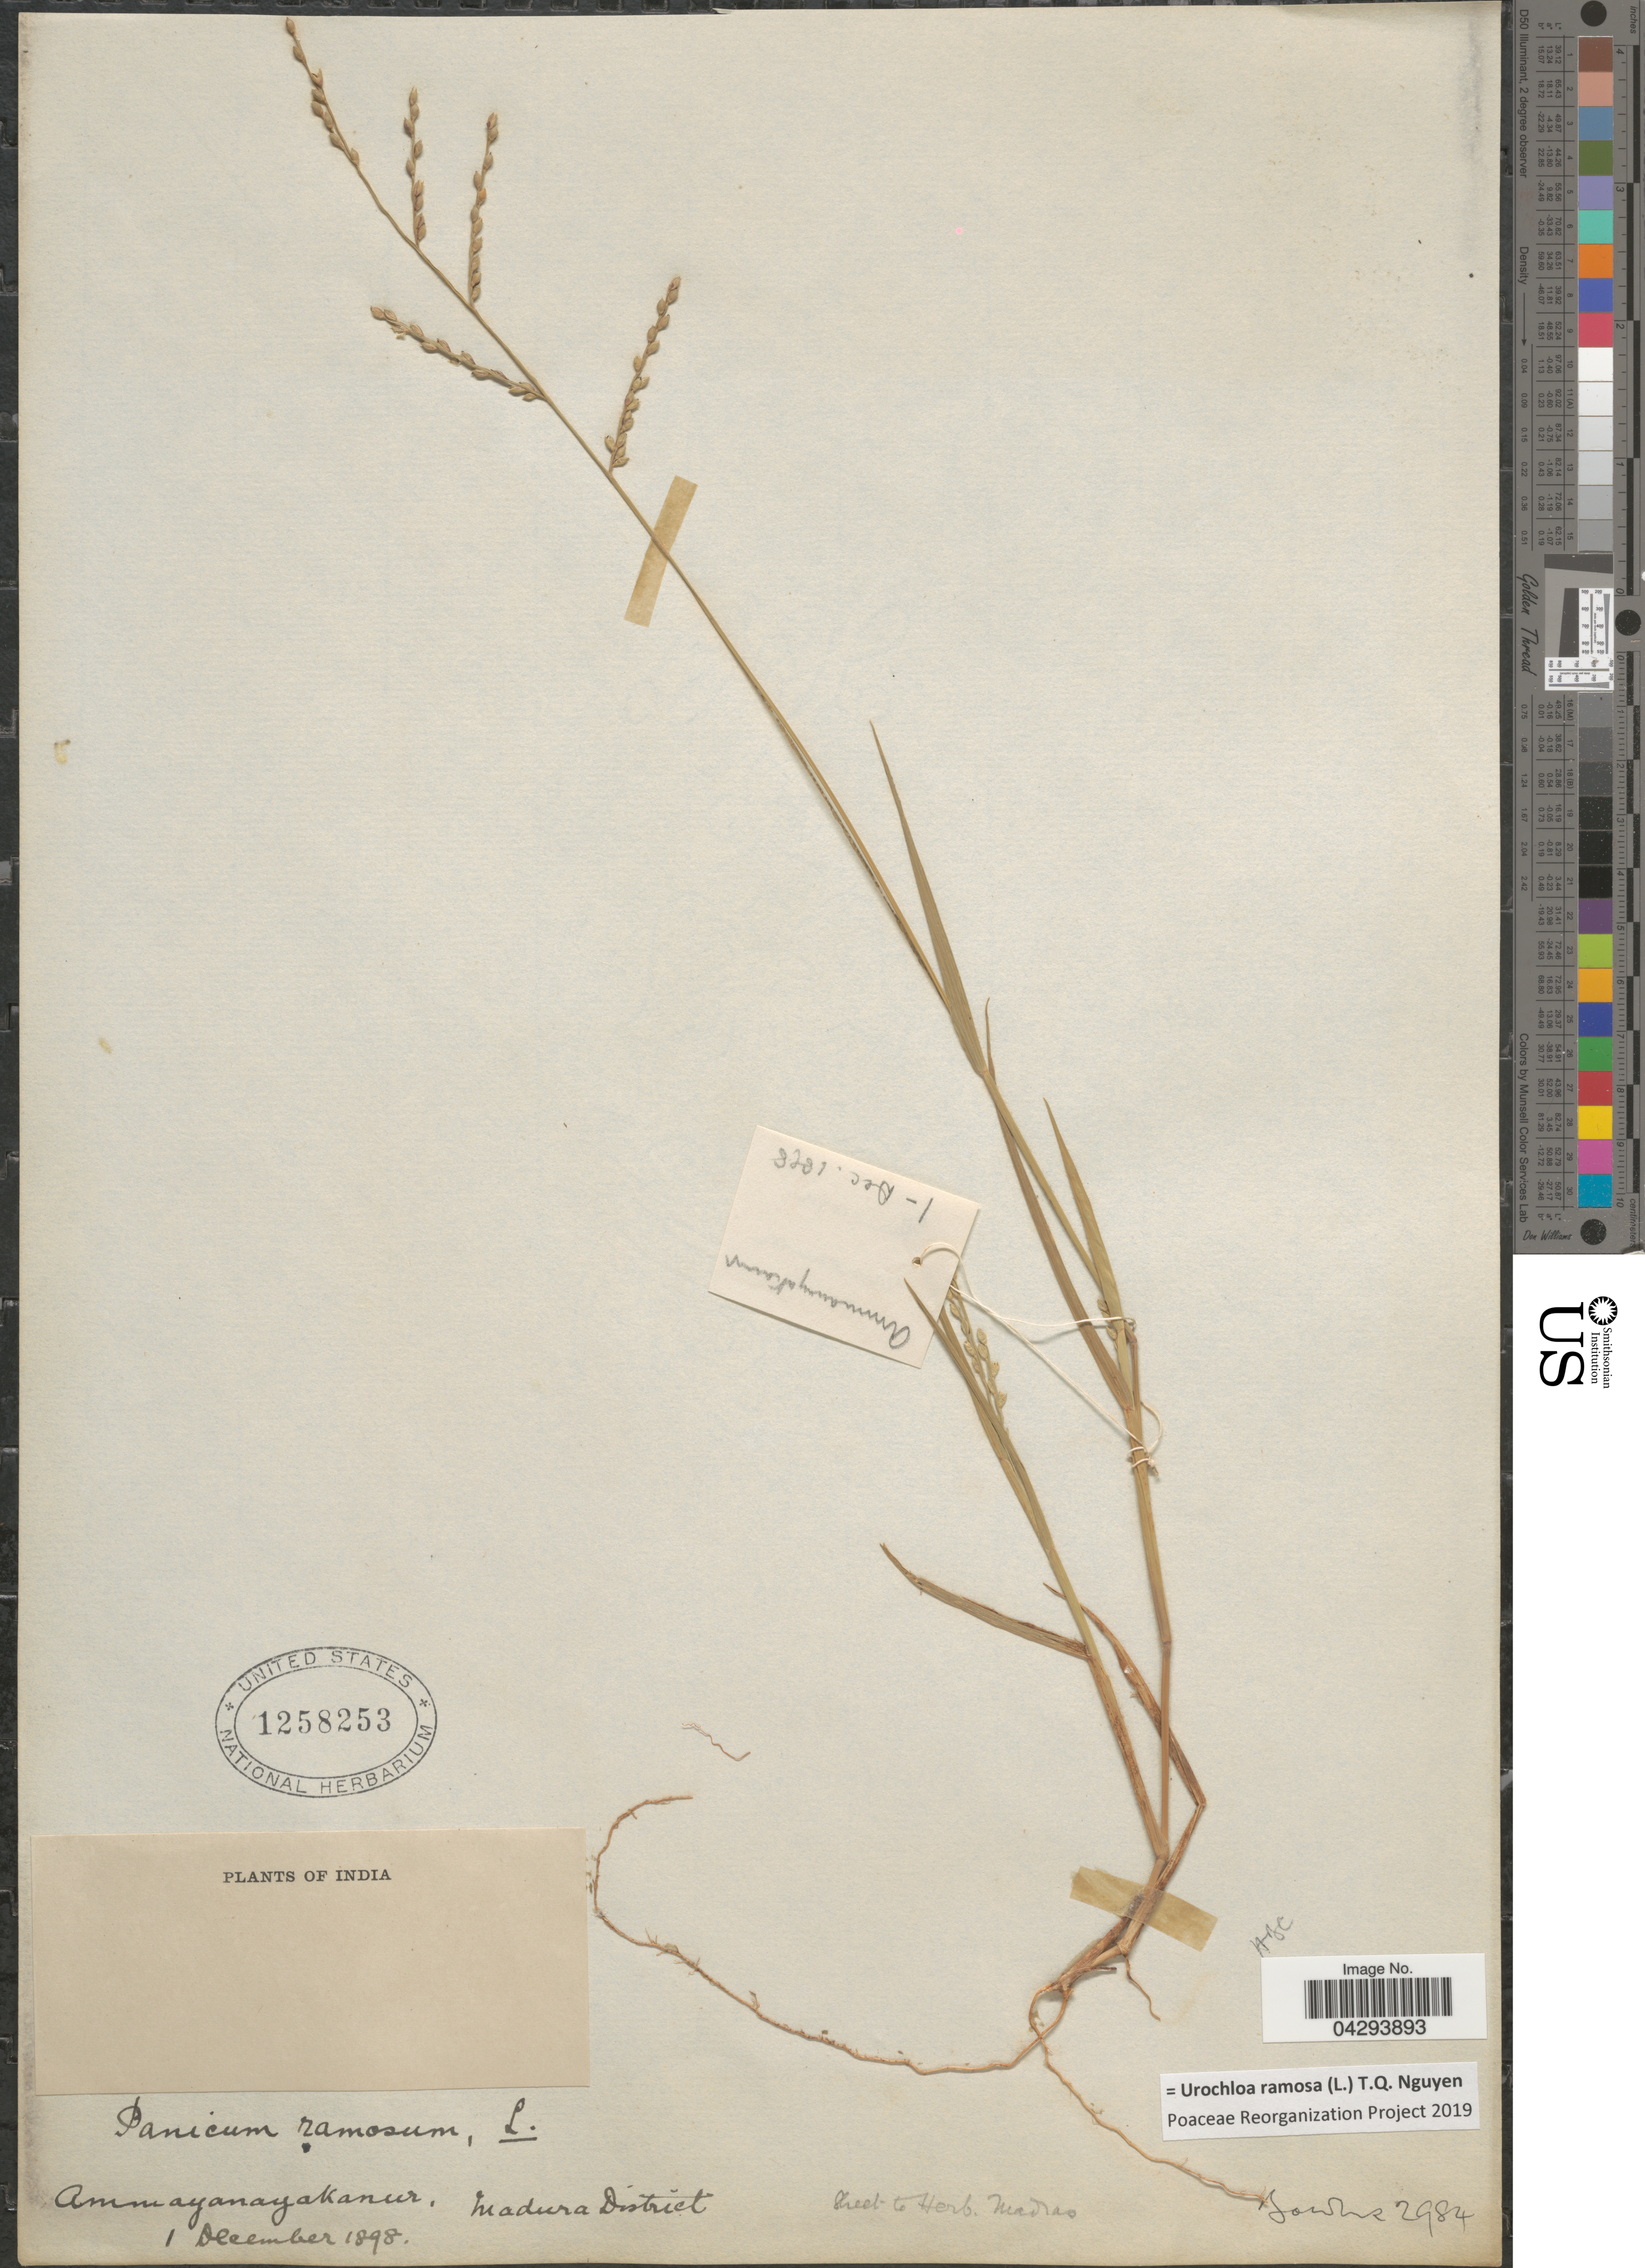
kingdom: Plantae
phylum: Tracheophyta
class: Liliopsida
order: Poales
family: Poaceae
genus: Urochloa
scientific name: Urochloa ramosa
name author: T.Q. Nguyen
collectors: Bowles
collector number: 2984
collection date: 1898-12-01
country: India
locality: Ammayanayakanur, Madura District.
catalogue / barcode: US 1258253